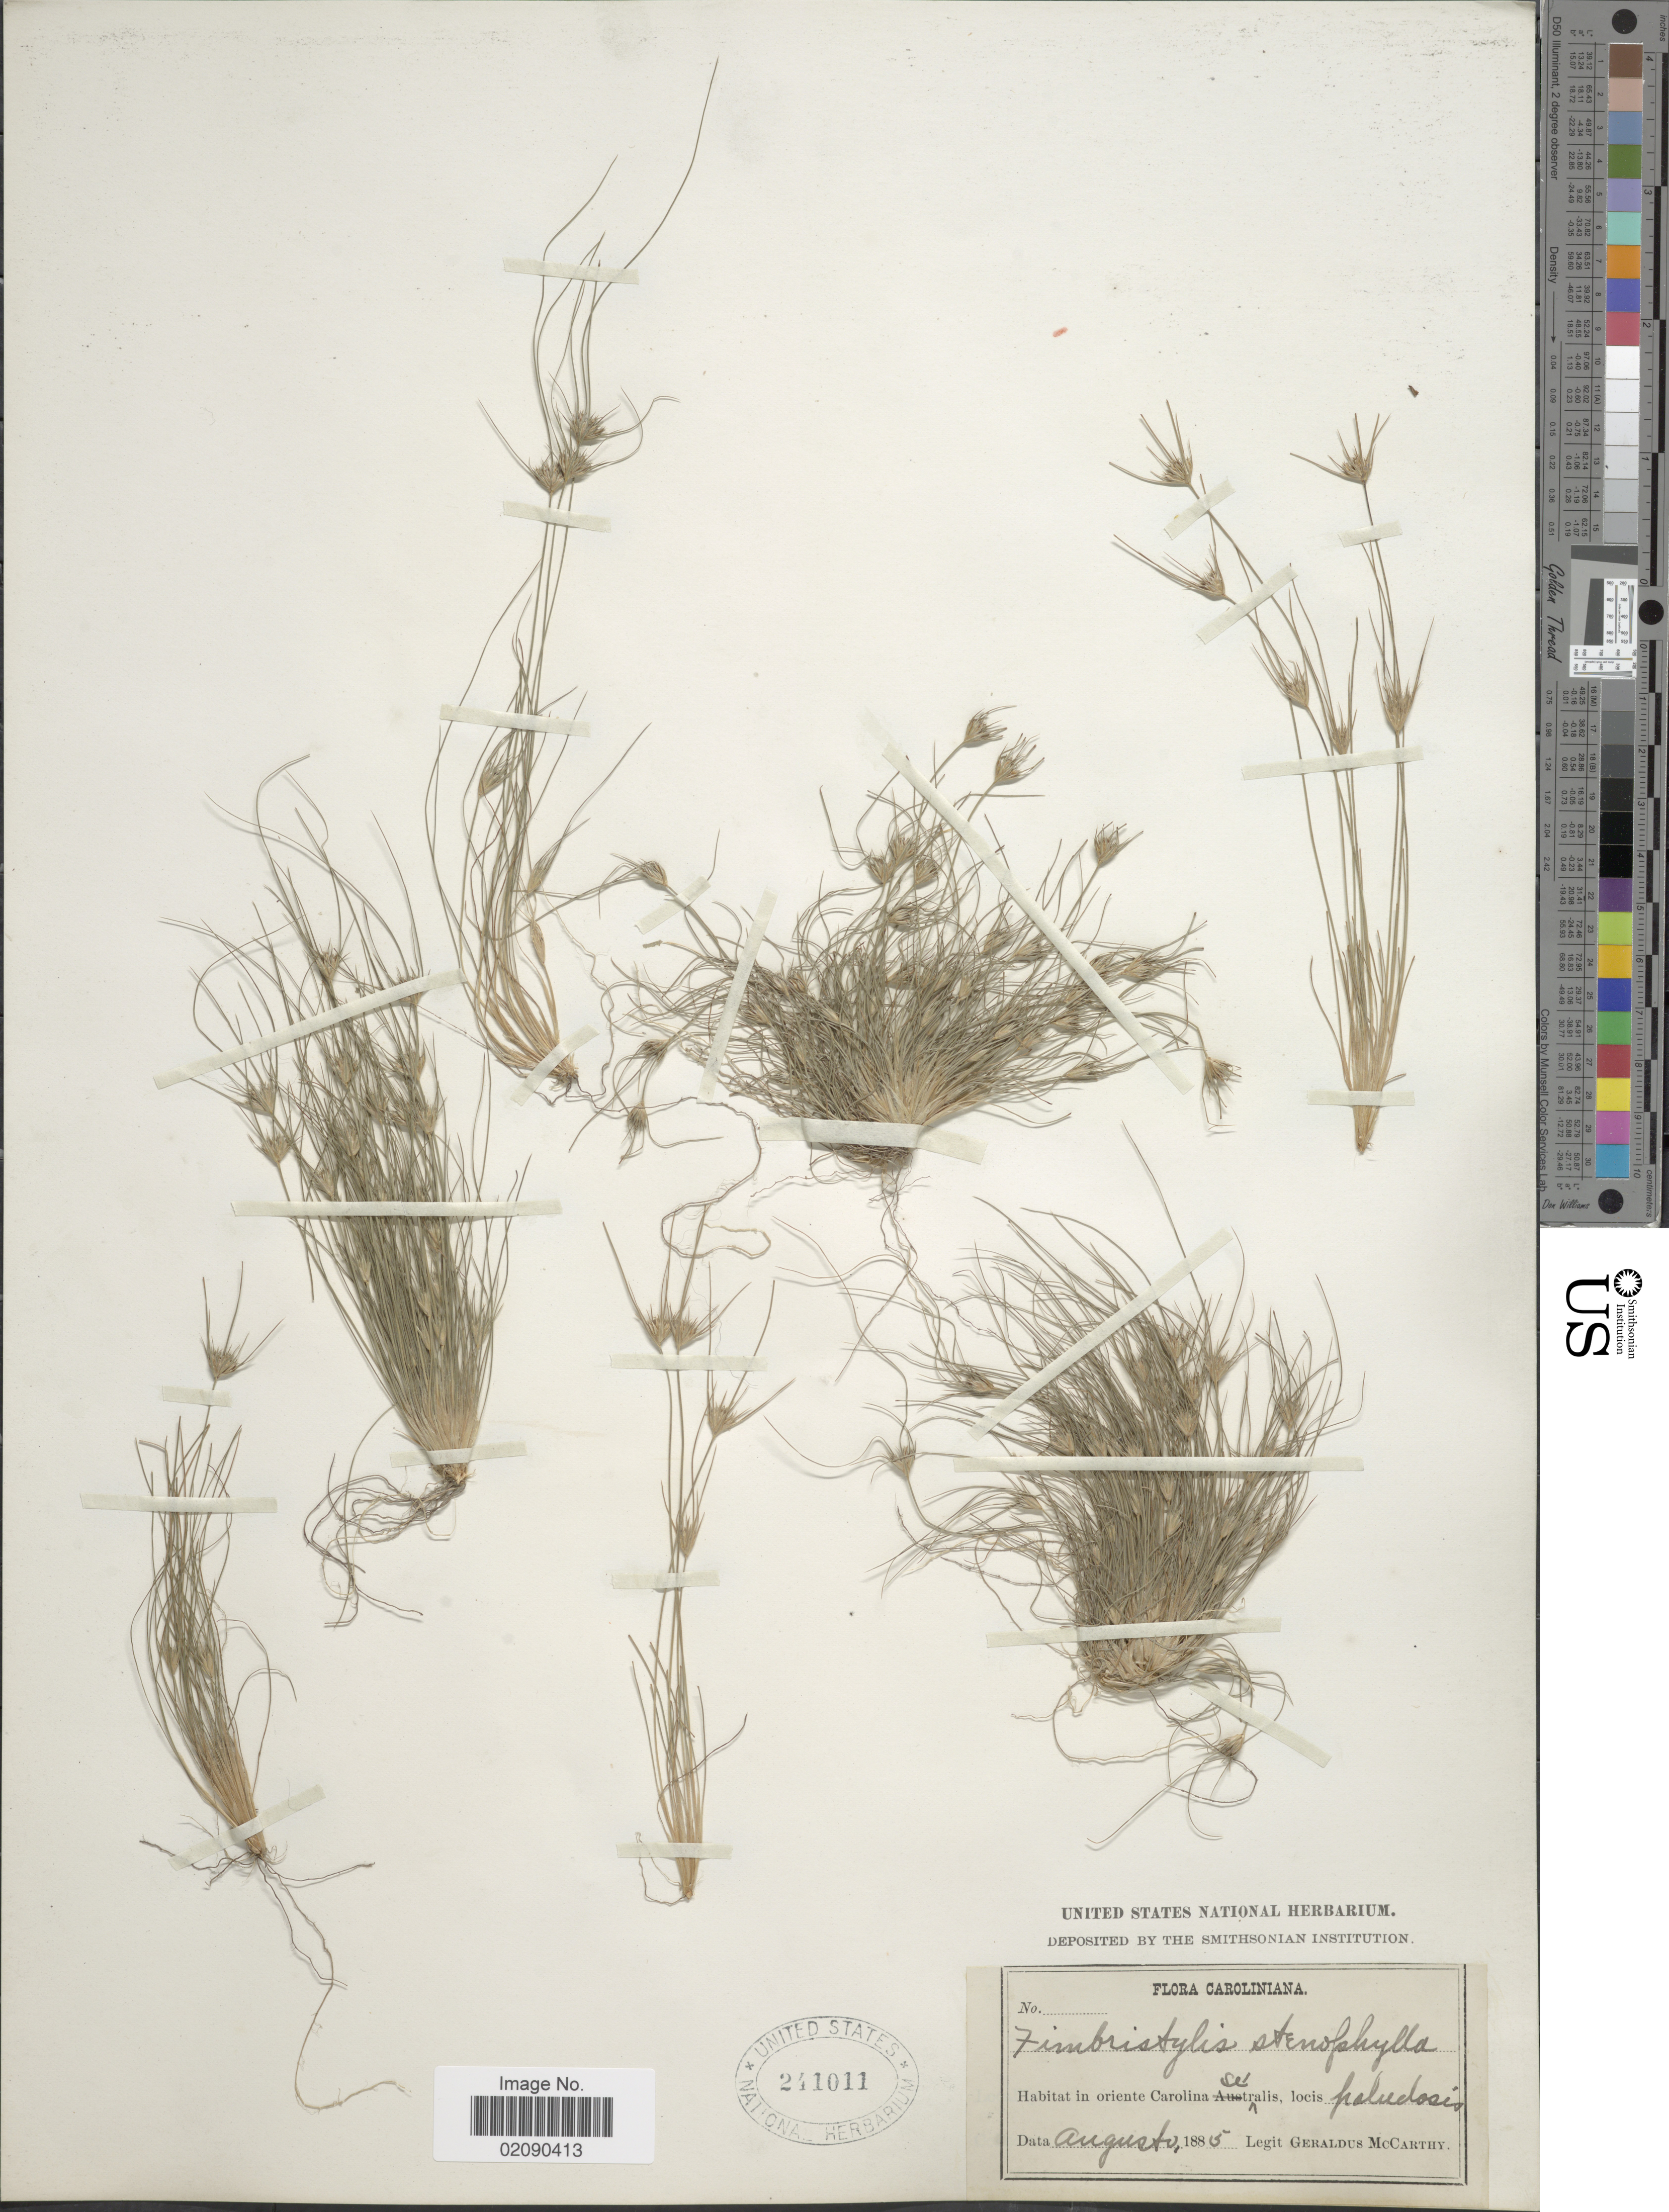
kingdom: Plantae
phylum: Tracheophyta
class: Liliopsida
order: Poales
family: Cyperaceae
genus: Bulbostylis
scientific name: Bulbostylis stenophylla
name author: (Elliott) C.B. Clarke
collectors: M. McCarthy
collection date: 1885-08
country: United States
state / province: North Carolina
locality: Caroliniana, in oriente Carolina sé tralis,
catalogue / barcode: US 241011